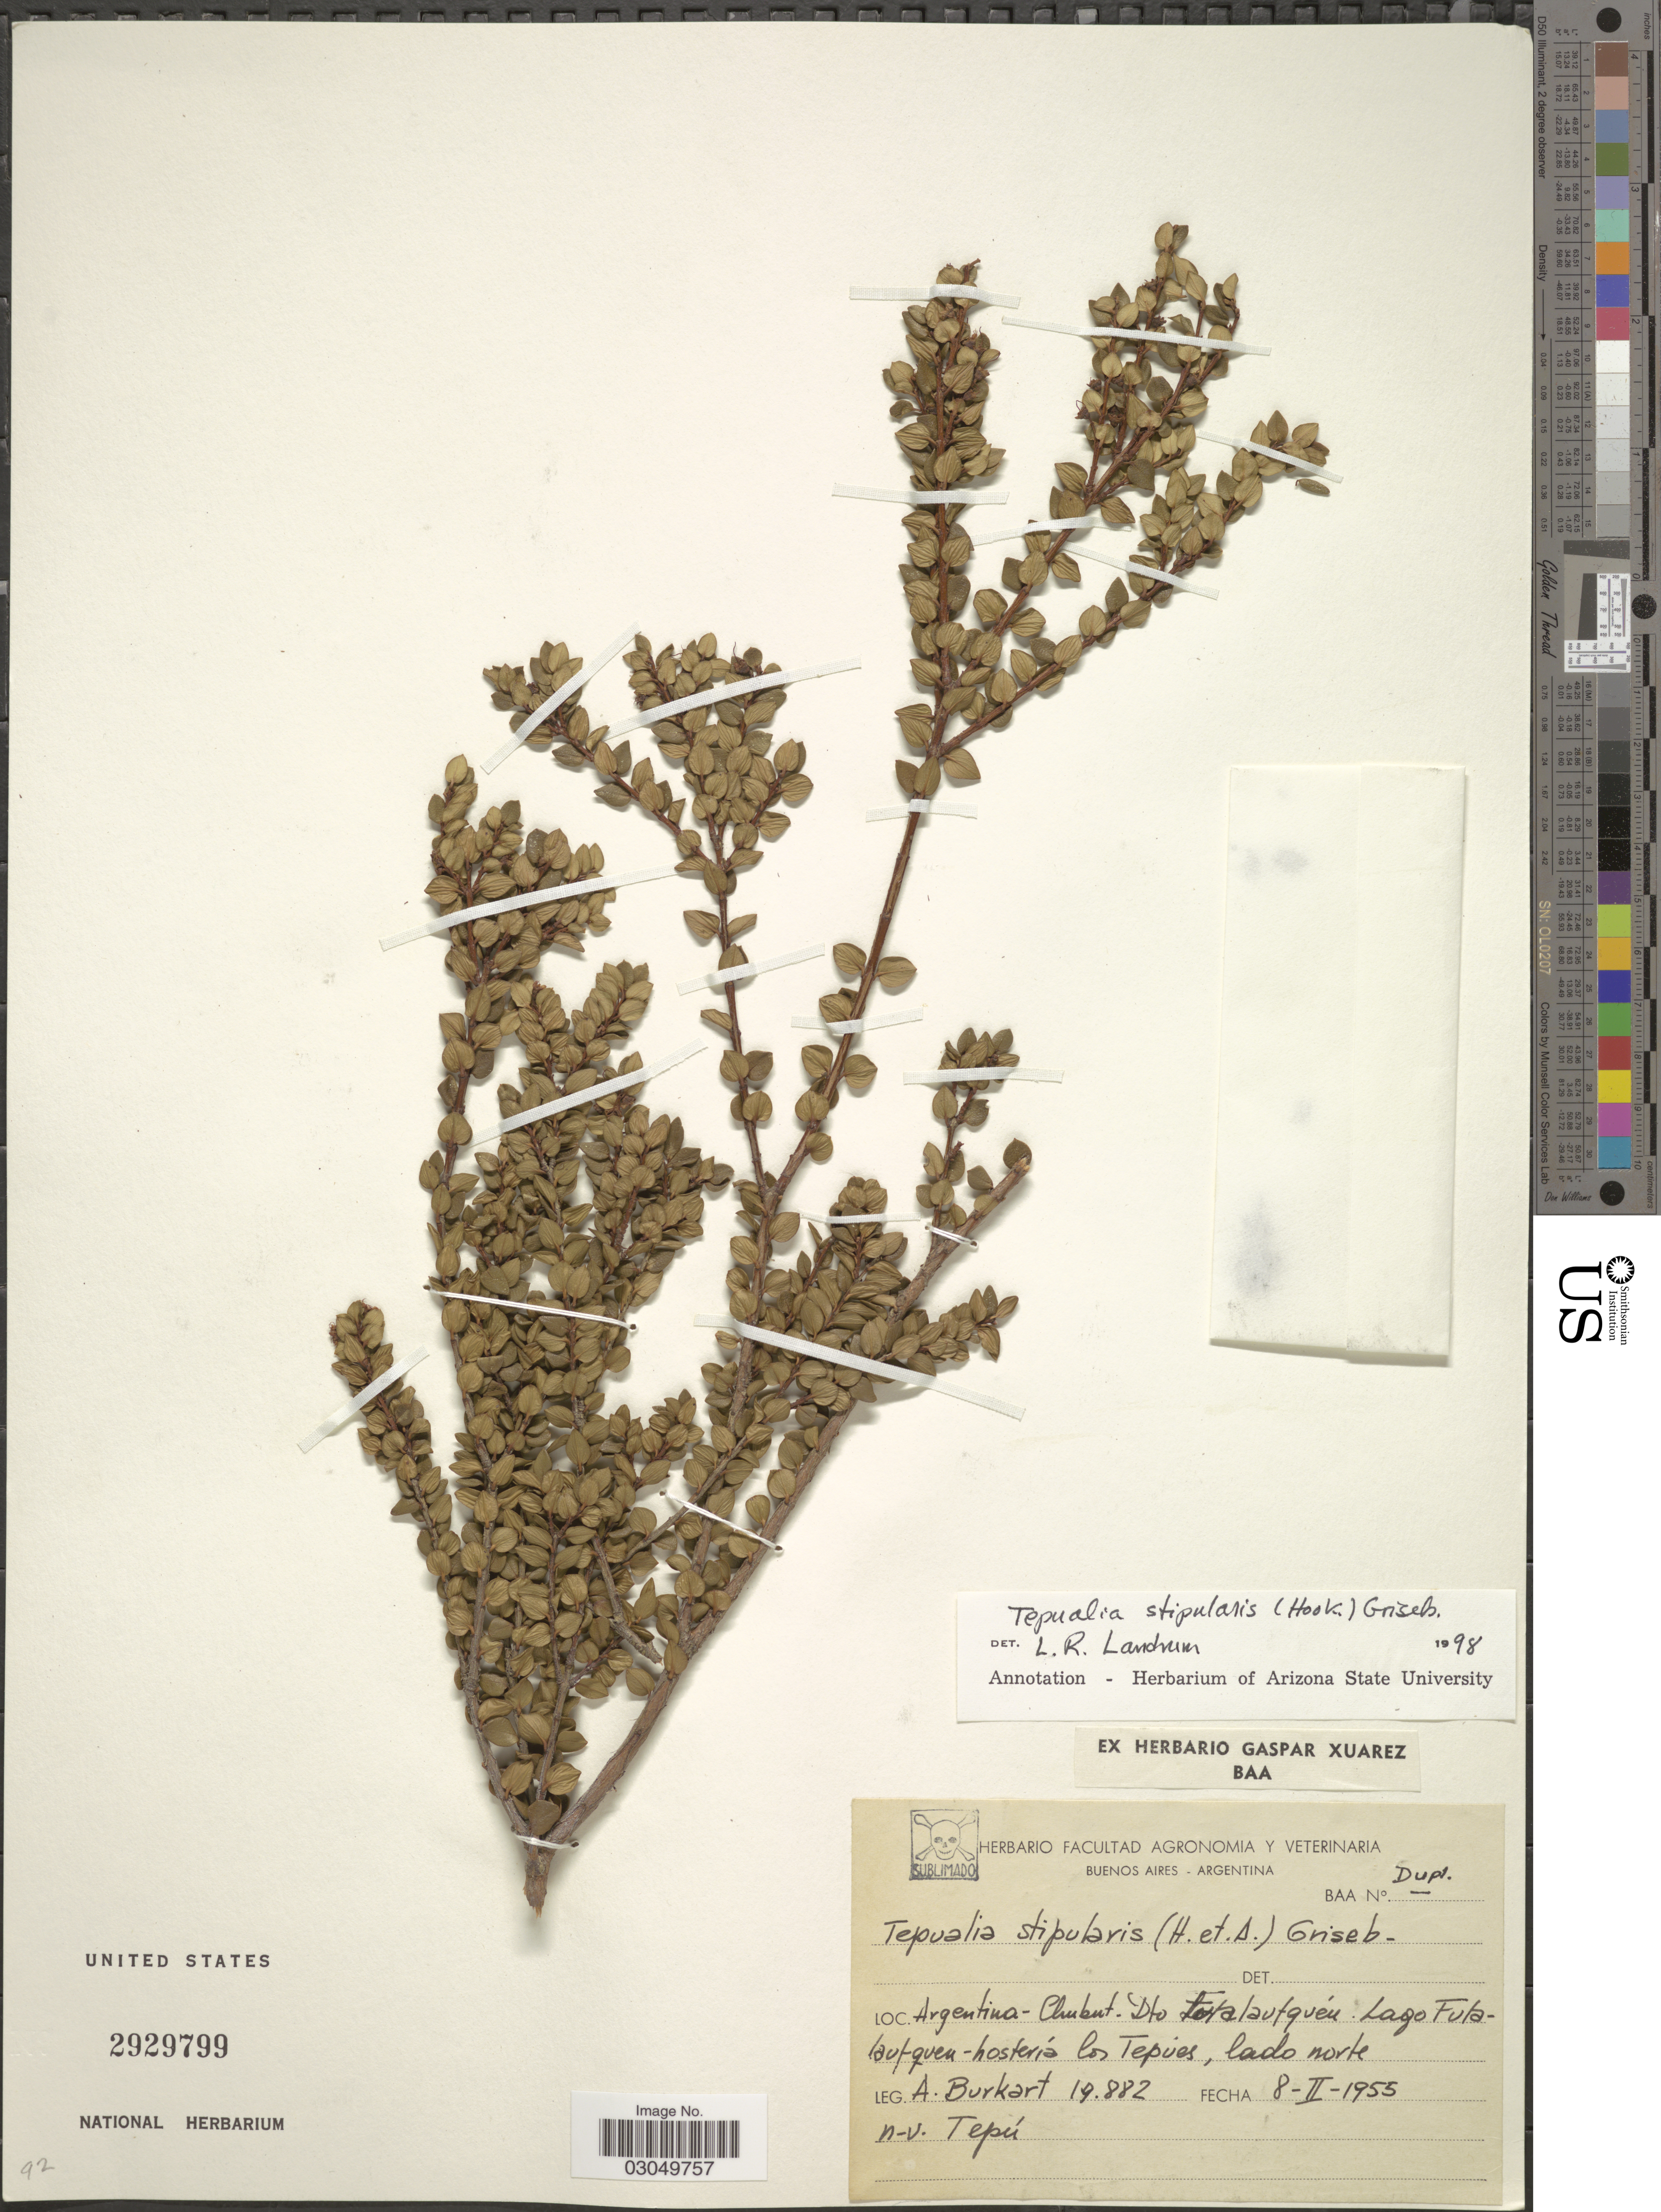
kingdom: Plantae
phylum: Tracheophyta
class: Magnoliopsida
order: Myrtales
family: Myrtaceae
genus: Metrosideros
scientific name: Metrosideros stipularis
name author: (Hook. & Arn.) Hook. f.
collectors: A. E. Burkart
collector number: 19882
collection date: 1955-02-08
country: Argentina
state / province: Chubut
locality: Dto Futalaufquén. Lago Futalaufquen-hostería los Tepués, lado norte.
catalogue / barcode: US 2929799